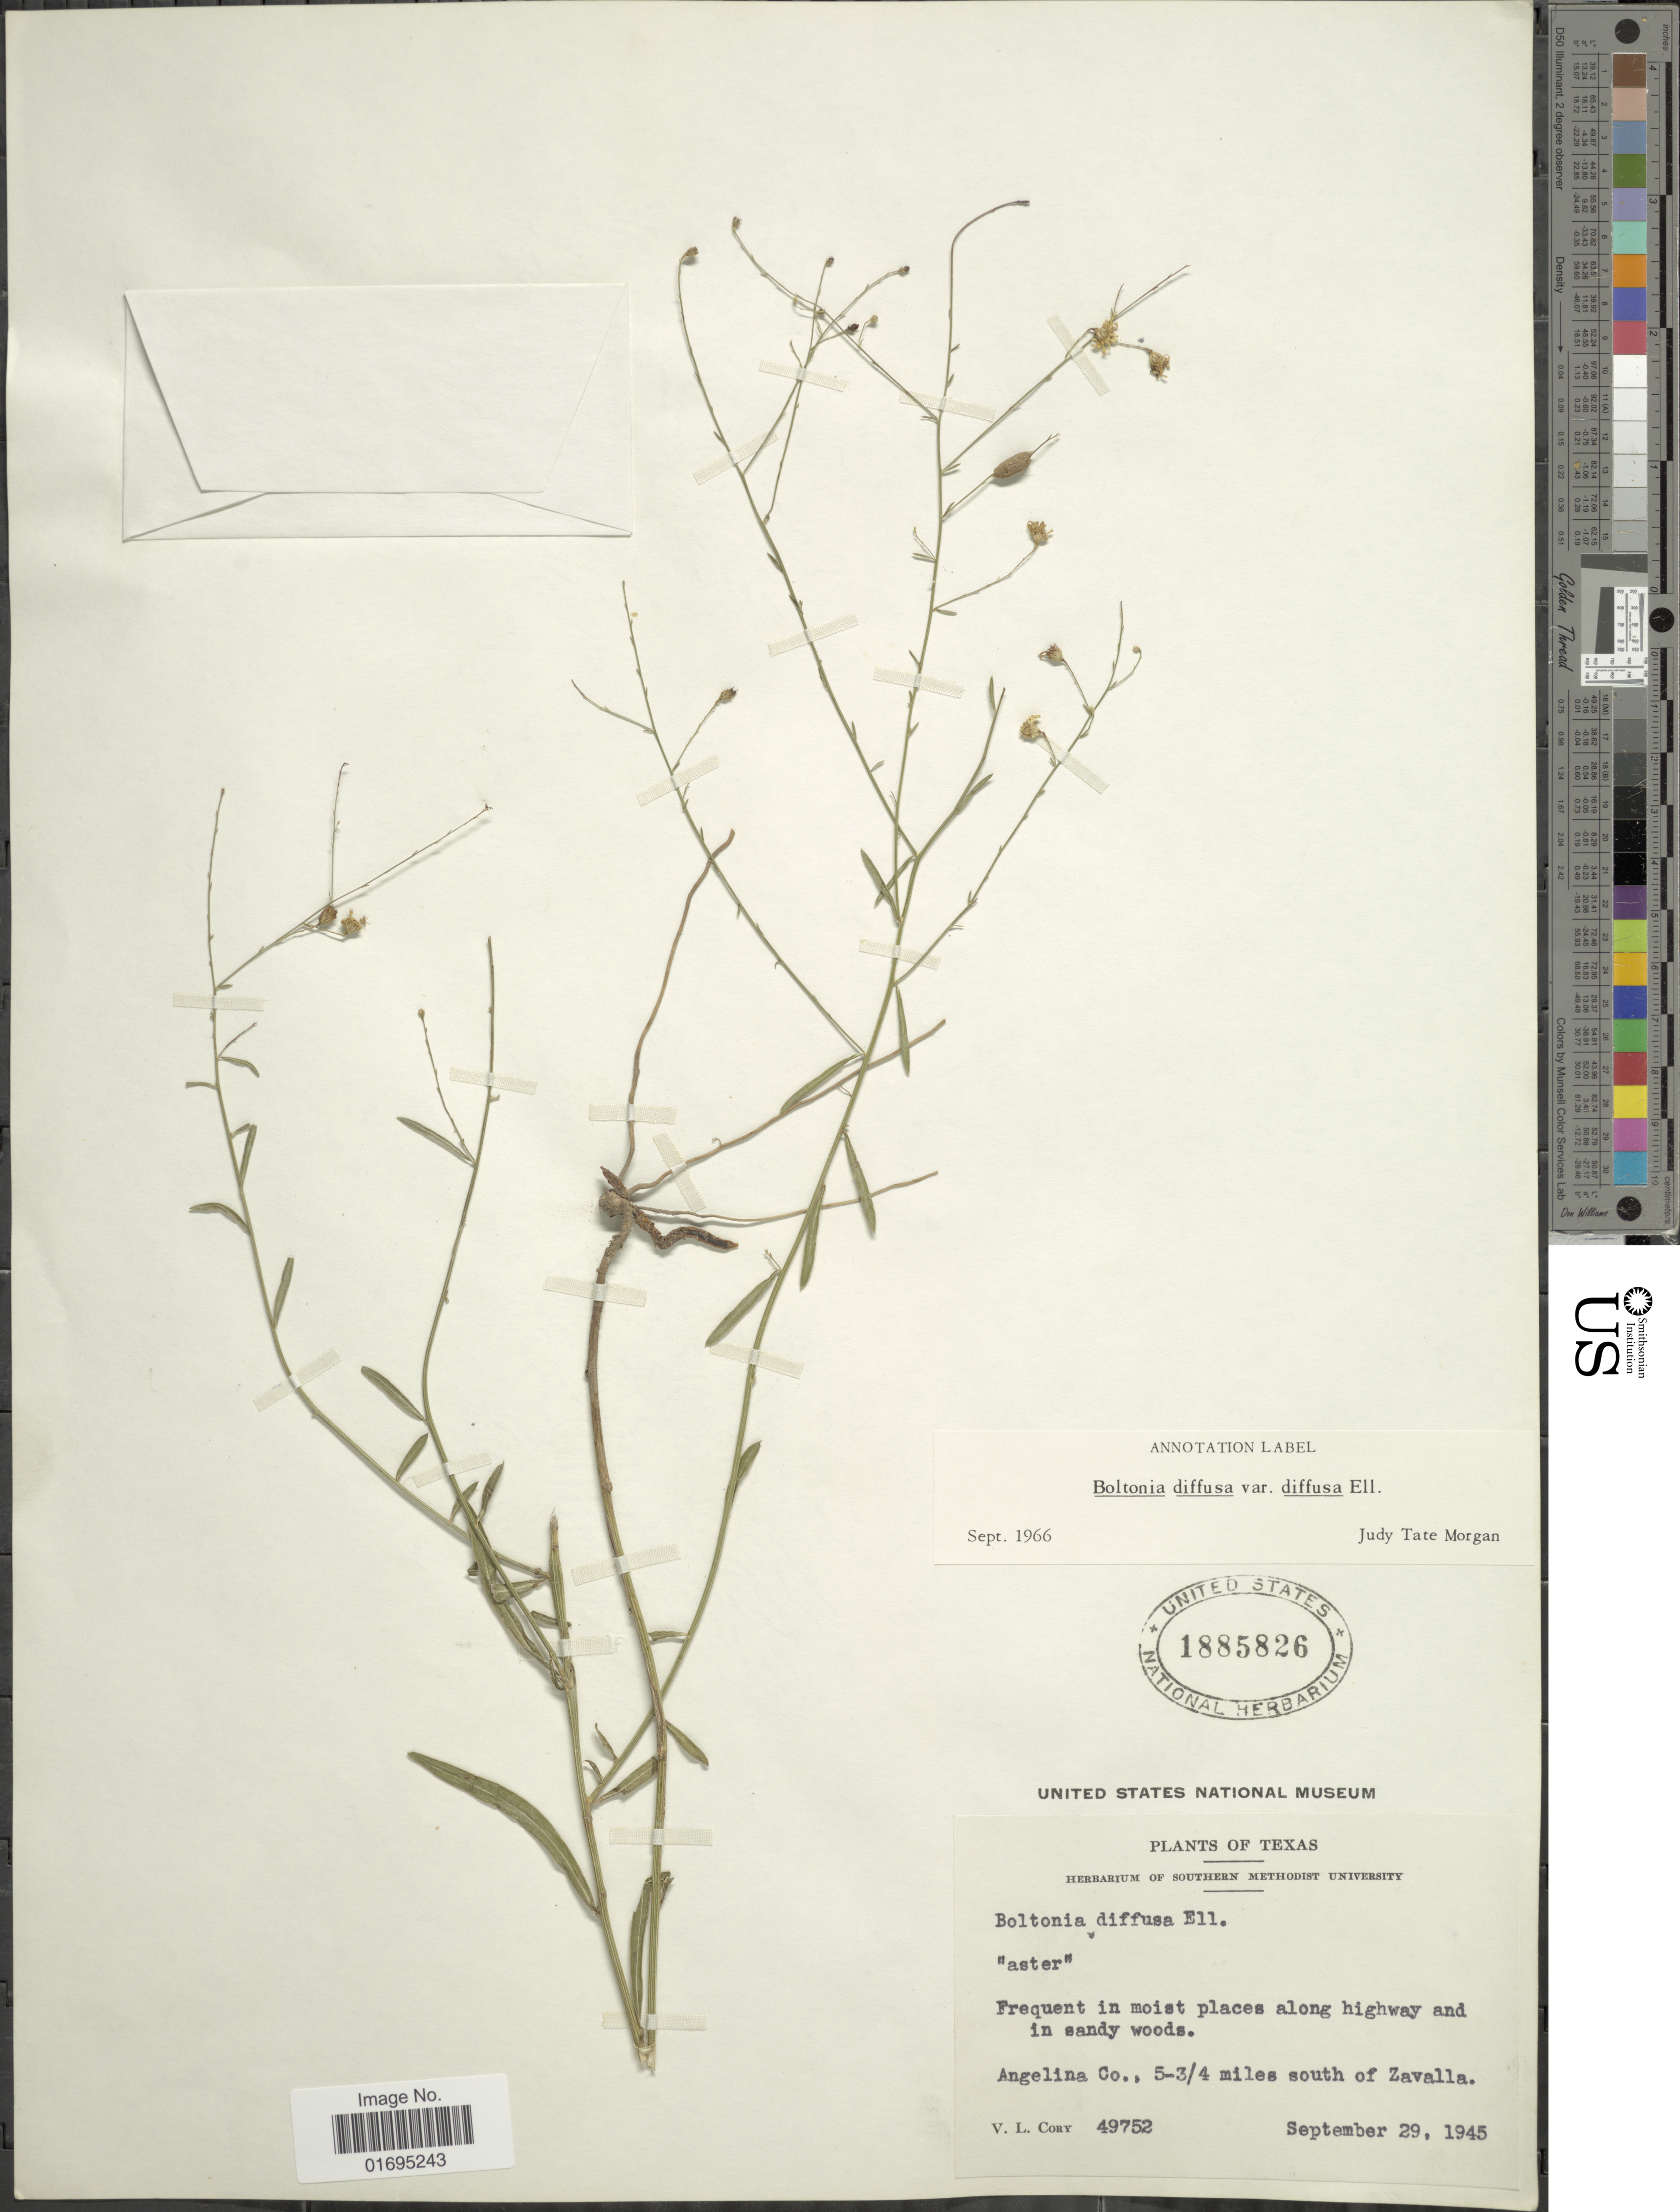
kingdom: Plantae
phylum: Tracheophyta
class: Magnoliopsida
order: Asterales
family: Asteraceae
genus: Boltonia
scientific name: Boltonia diffusa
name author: Elliott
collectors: V. Cory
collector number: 49752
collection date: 1945-09-29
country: United States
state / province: Texas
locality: Angelina Co., 5-3/4 miles south of Zavalla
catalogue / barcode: US 1885826